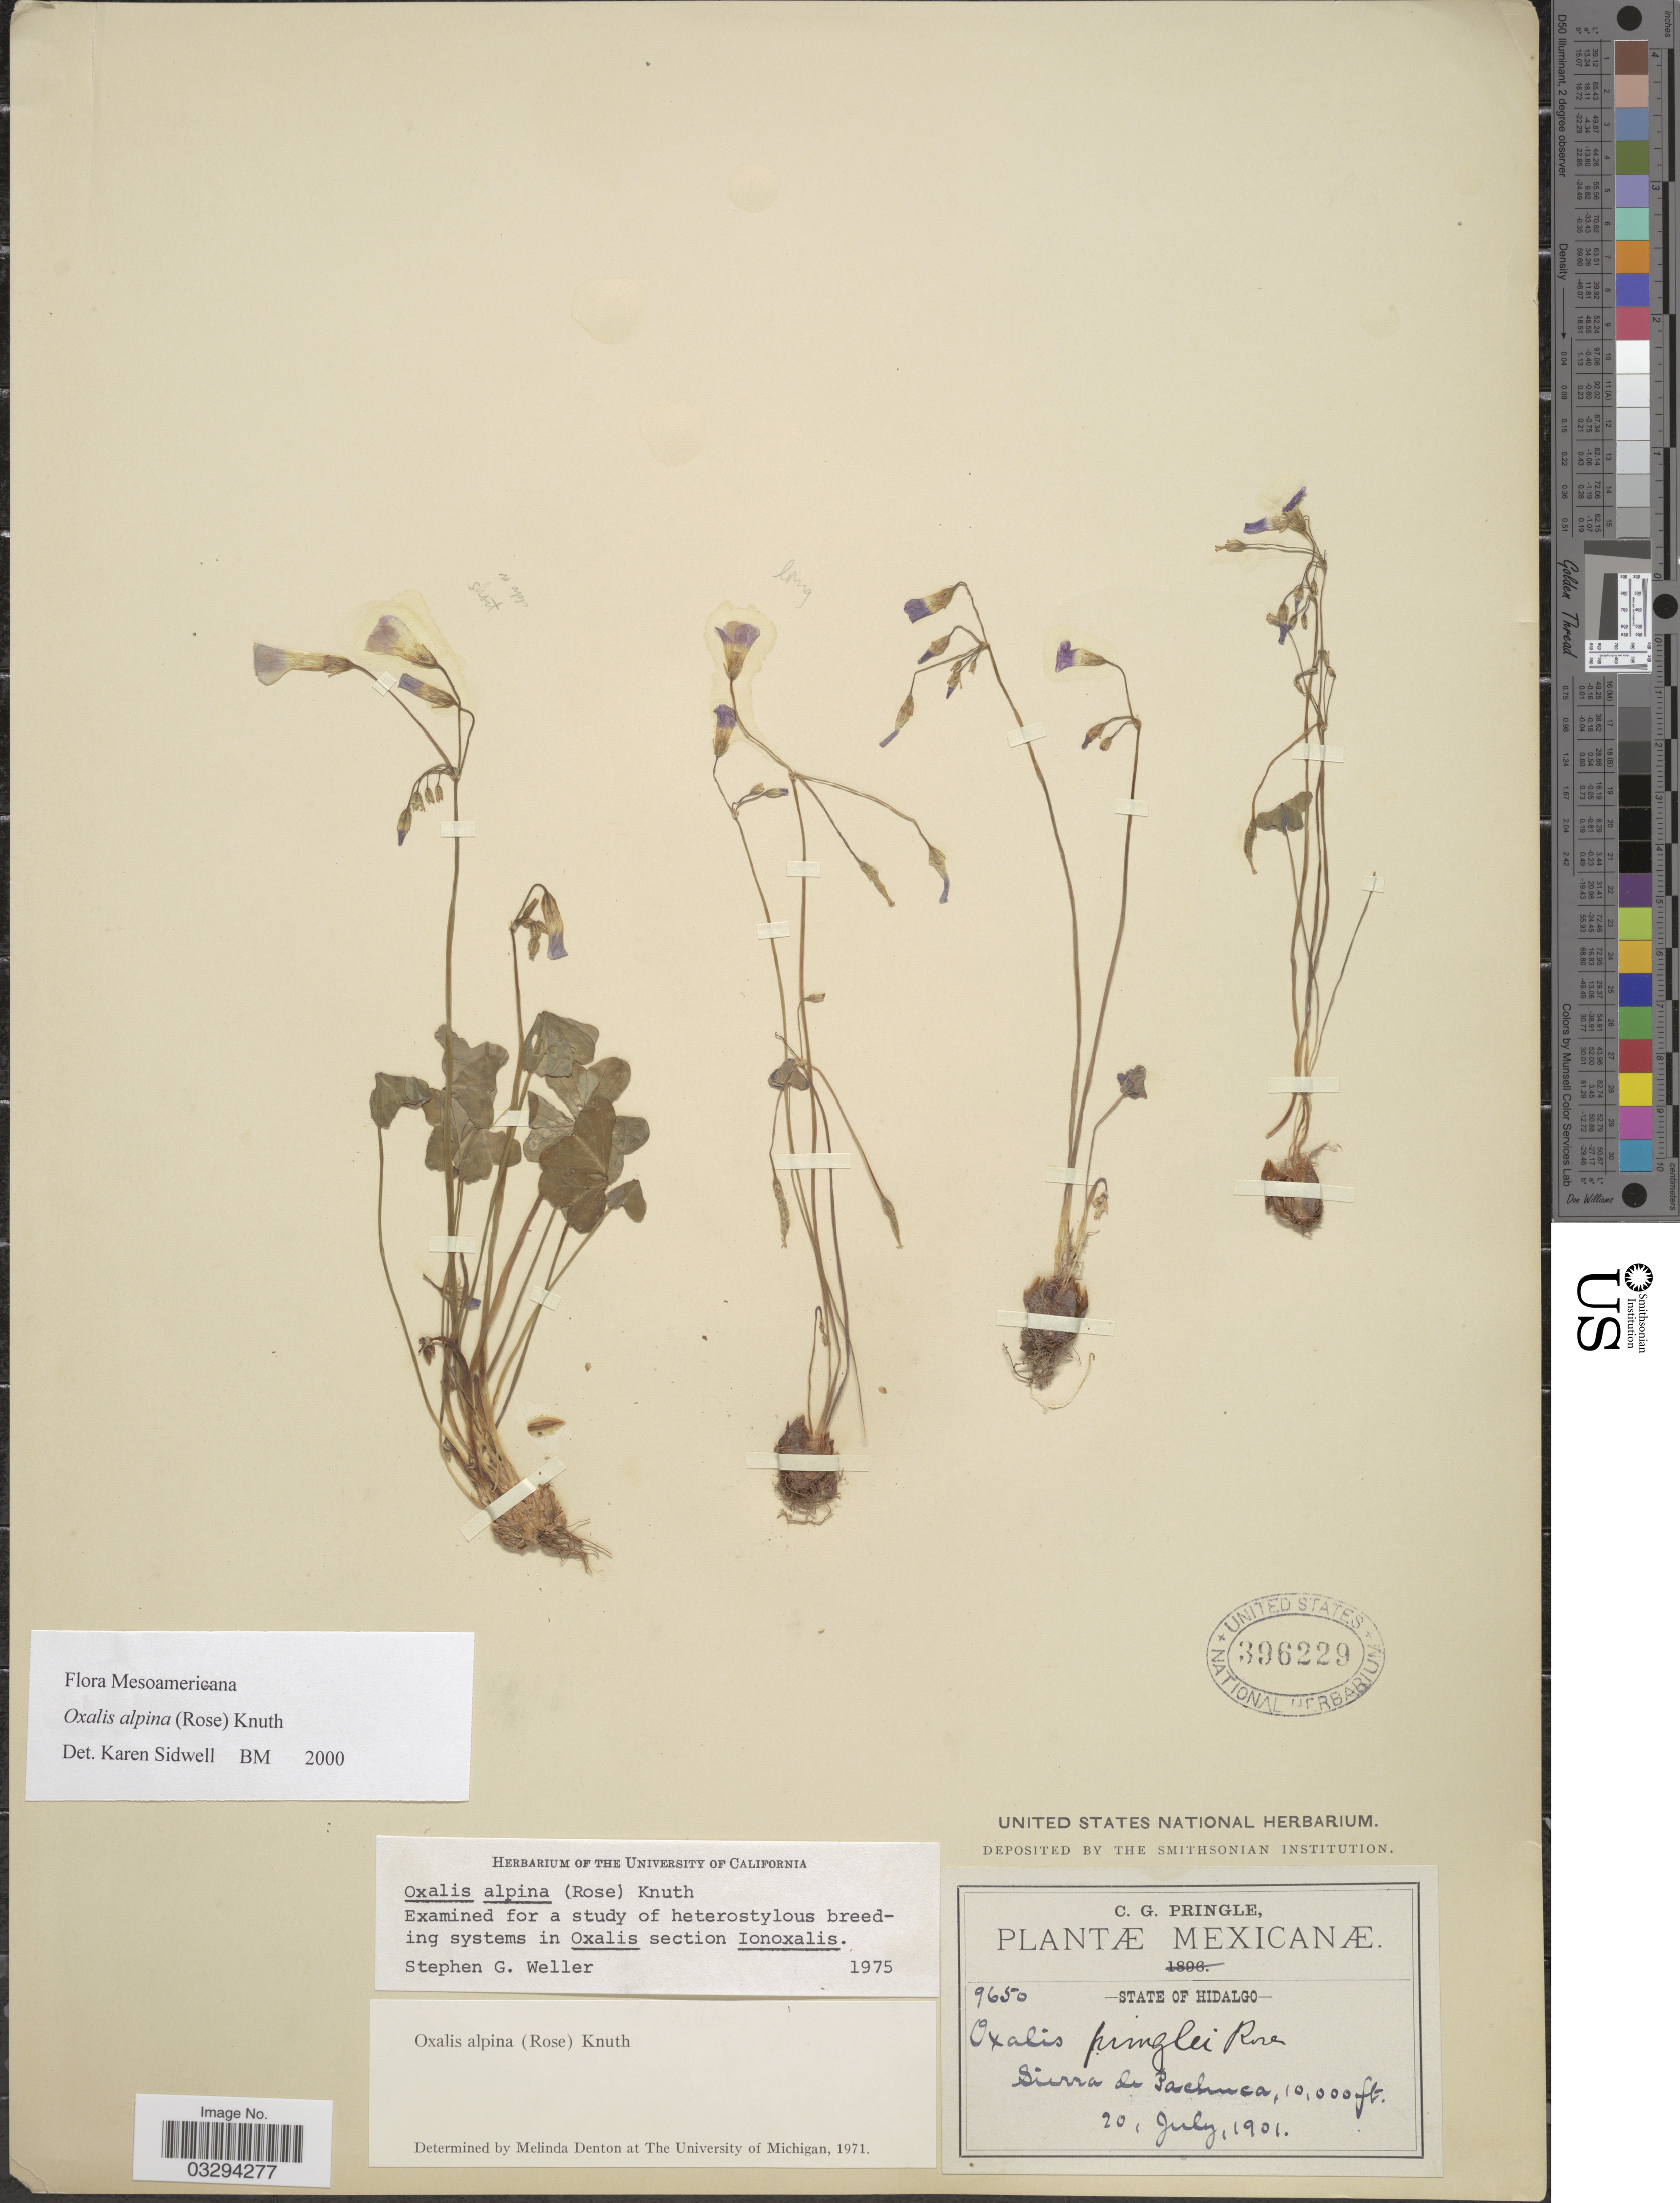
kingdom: Plantae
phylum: Tracheophyta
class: Magnoliopsida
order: Oxalidales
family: Oxalidaceae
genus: Oxalis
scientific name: Oxalis alpina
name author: (Rose) R. Knuth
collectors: C. G. Pringle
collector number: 9650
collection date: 1901-07-20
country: Mexico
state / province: Hidalgo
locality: Sierra de Pachuca.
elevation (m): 3048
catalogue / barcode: US 396229